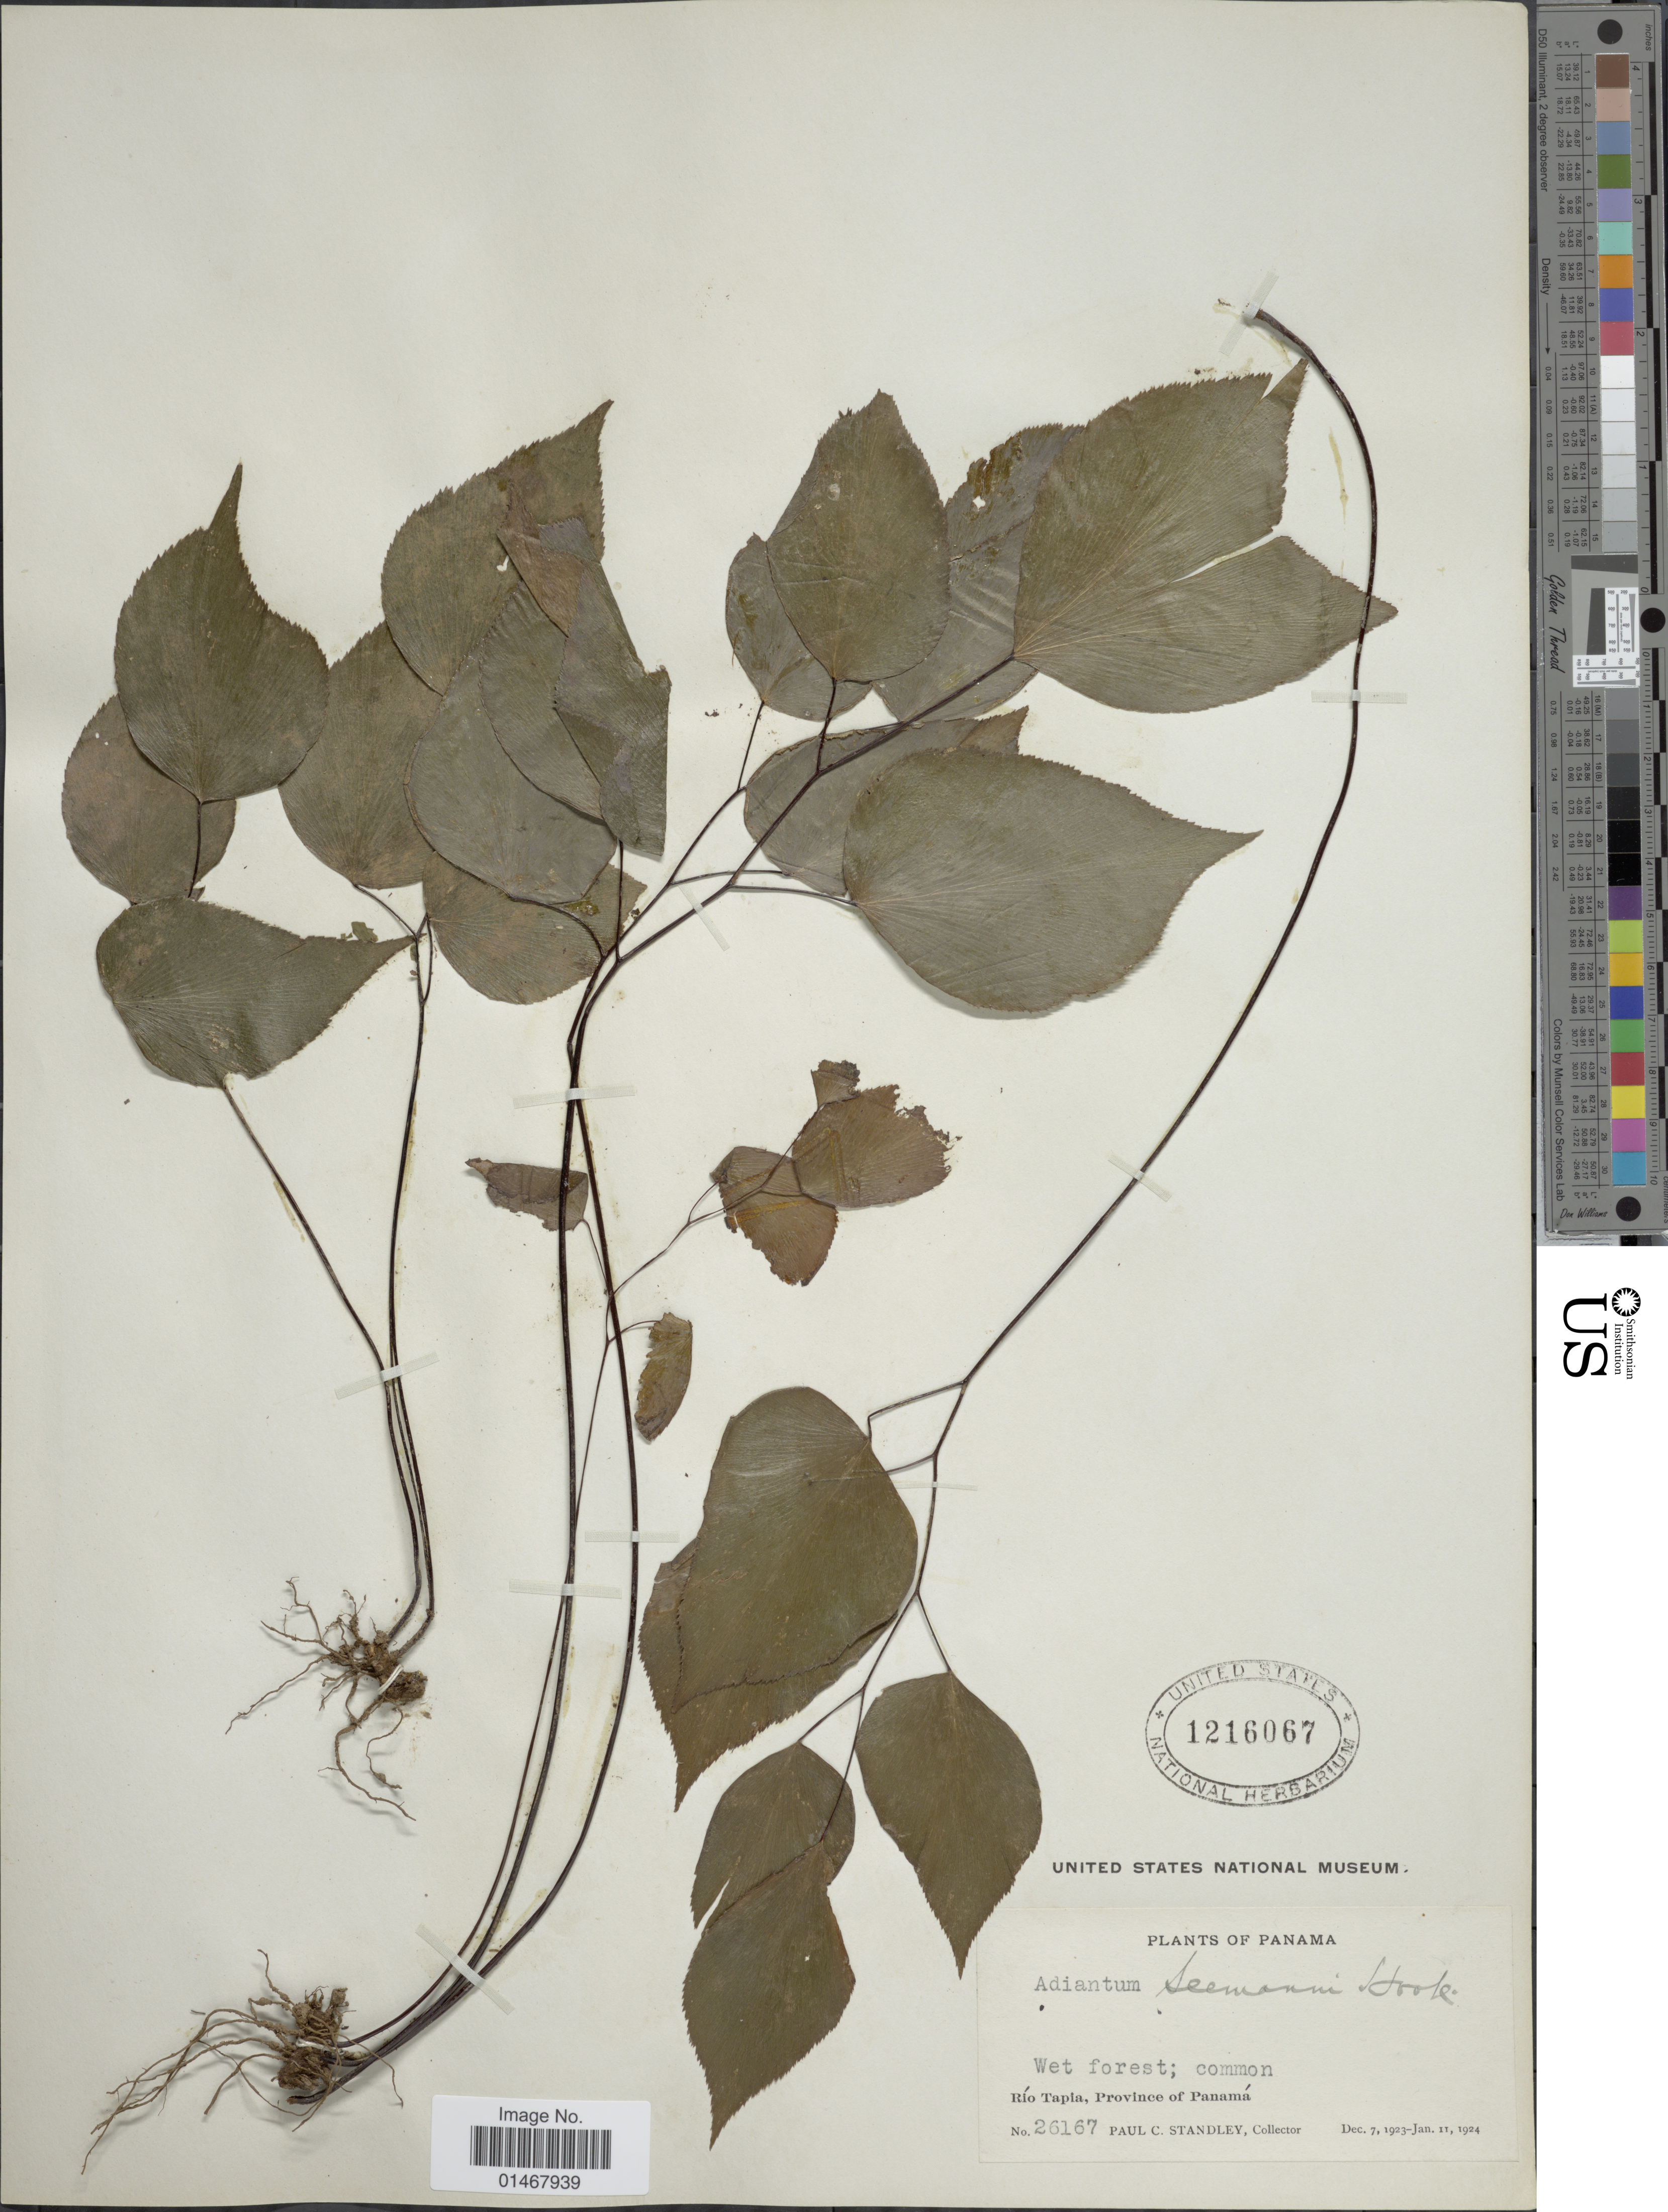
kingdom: Plantae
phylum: Tracheophyta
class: Polypodiopsida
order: Polypodiales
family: Pteridaceae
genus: Adiantum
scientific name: Adiantum seemannii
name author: Hook.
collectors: P. C. Standley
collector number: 26167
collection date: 1923-12-07/1924-01-11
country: Panama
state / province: Panamá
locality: Wet forest; common, Río Tapia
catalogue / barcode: US 1216067